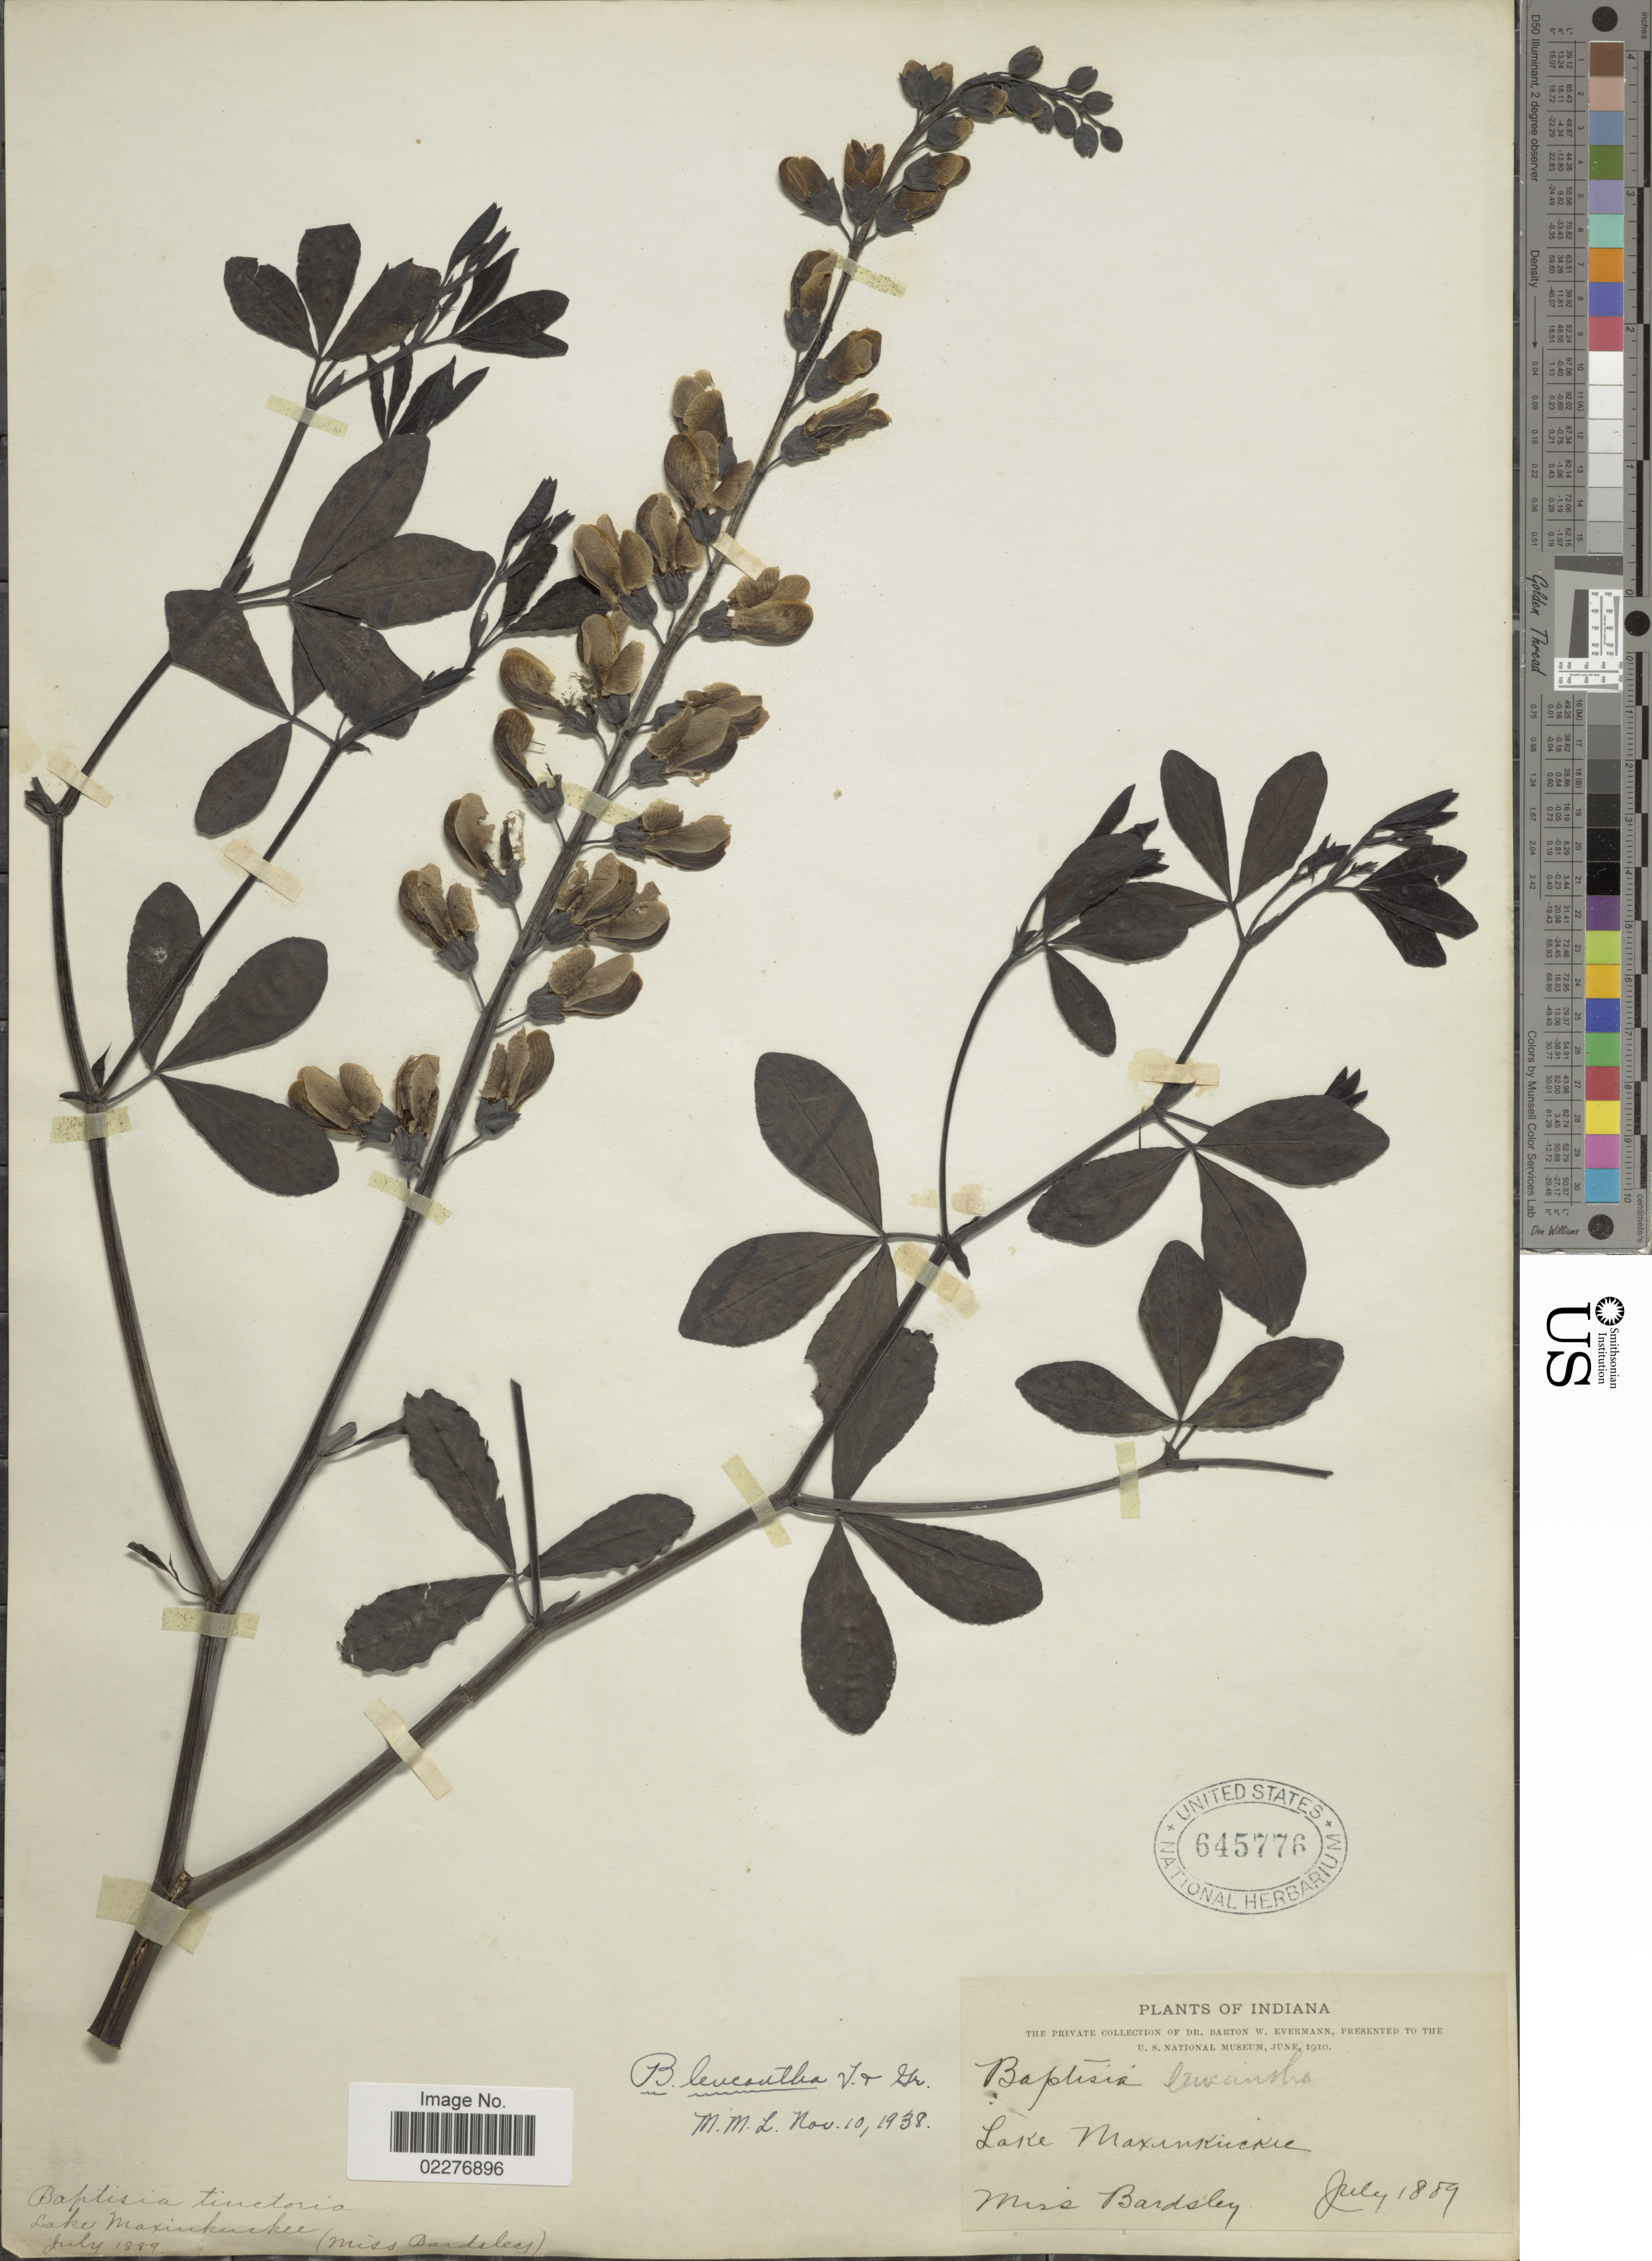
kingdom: Plantae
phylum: Tracheophyta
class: Magnoliopsida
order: Fabales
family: Fabaceae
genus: Baptisia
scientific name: Baptisia leucophaea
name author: Nutt.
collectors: Bardsley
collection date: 1889-07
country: United States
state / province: Indiana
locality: Lake Maxinkuckee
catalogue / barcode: US 645776